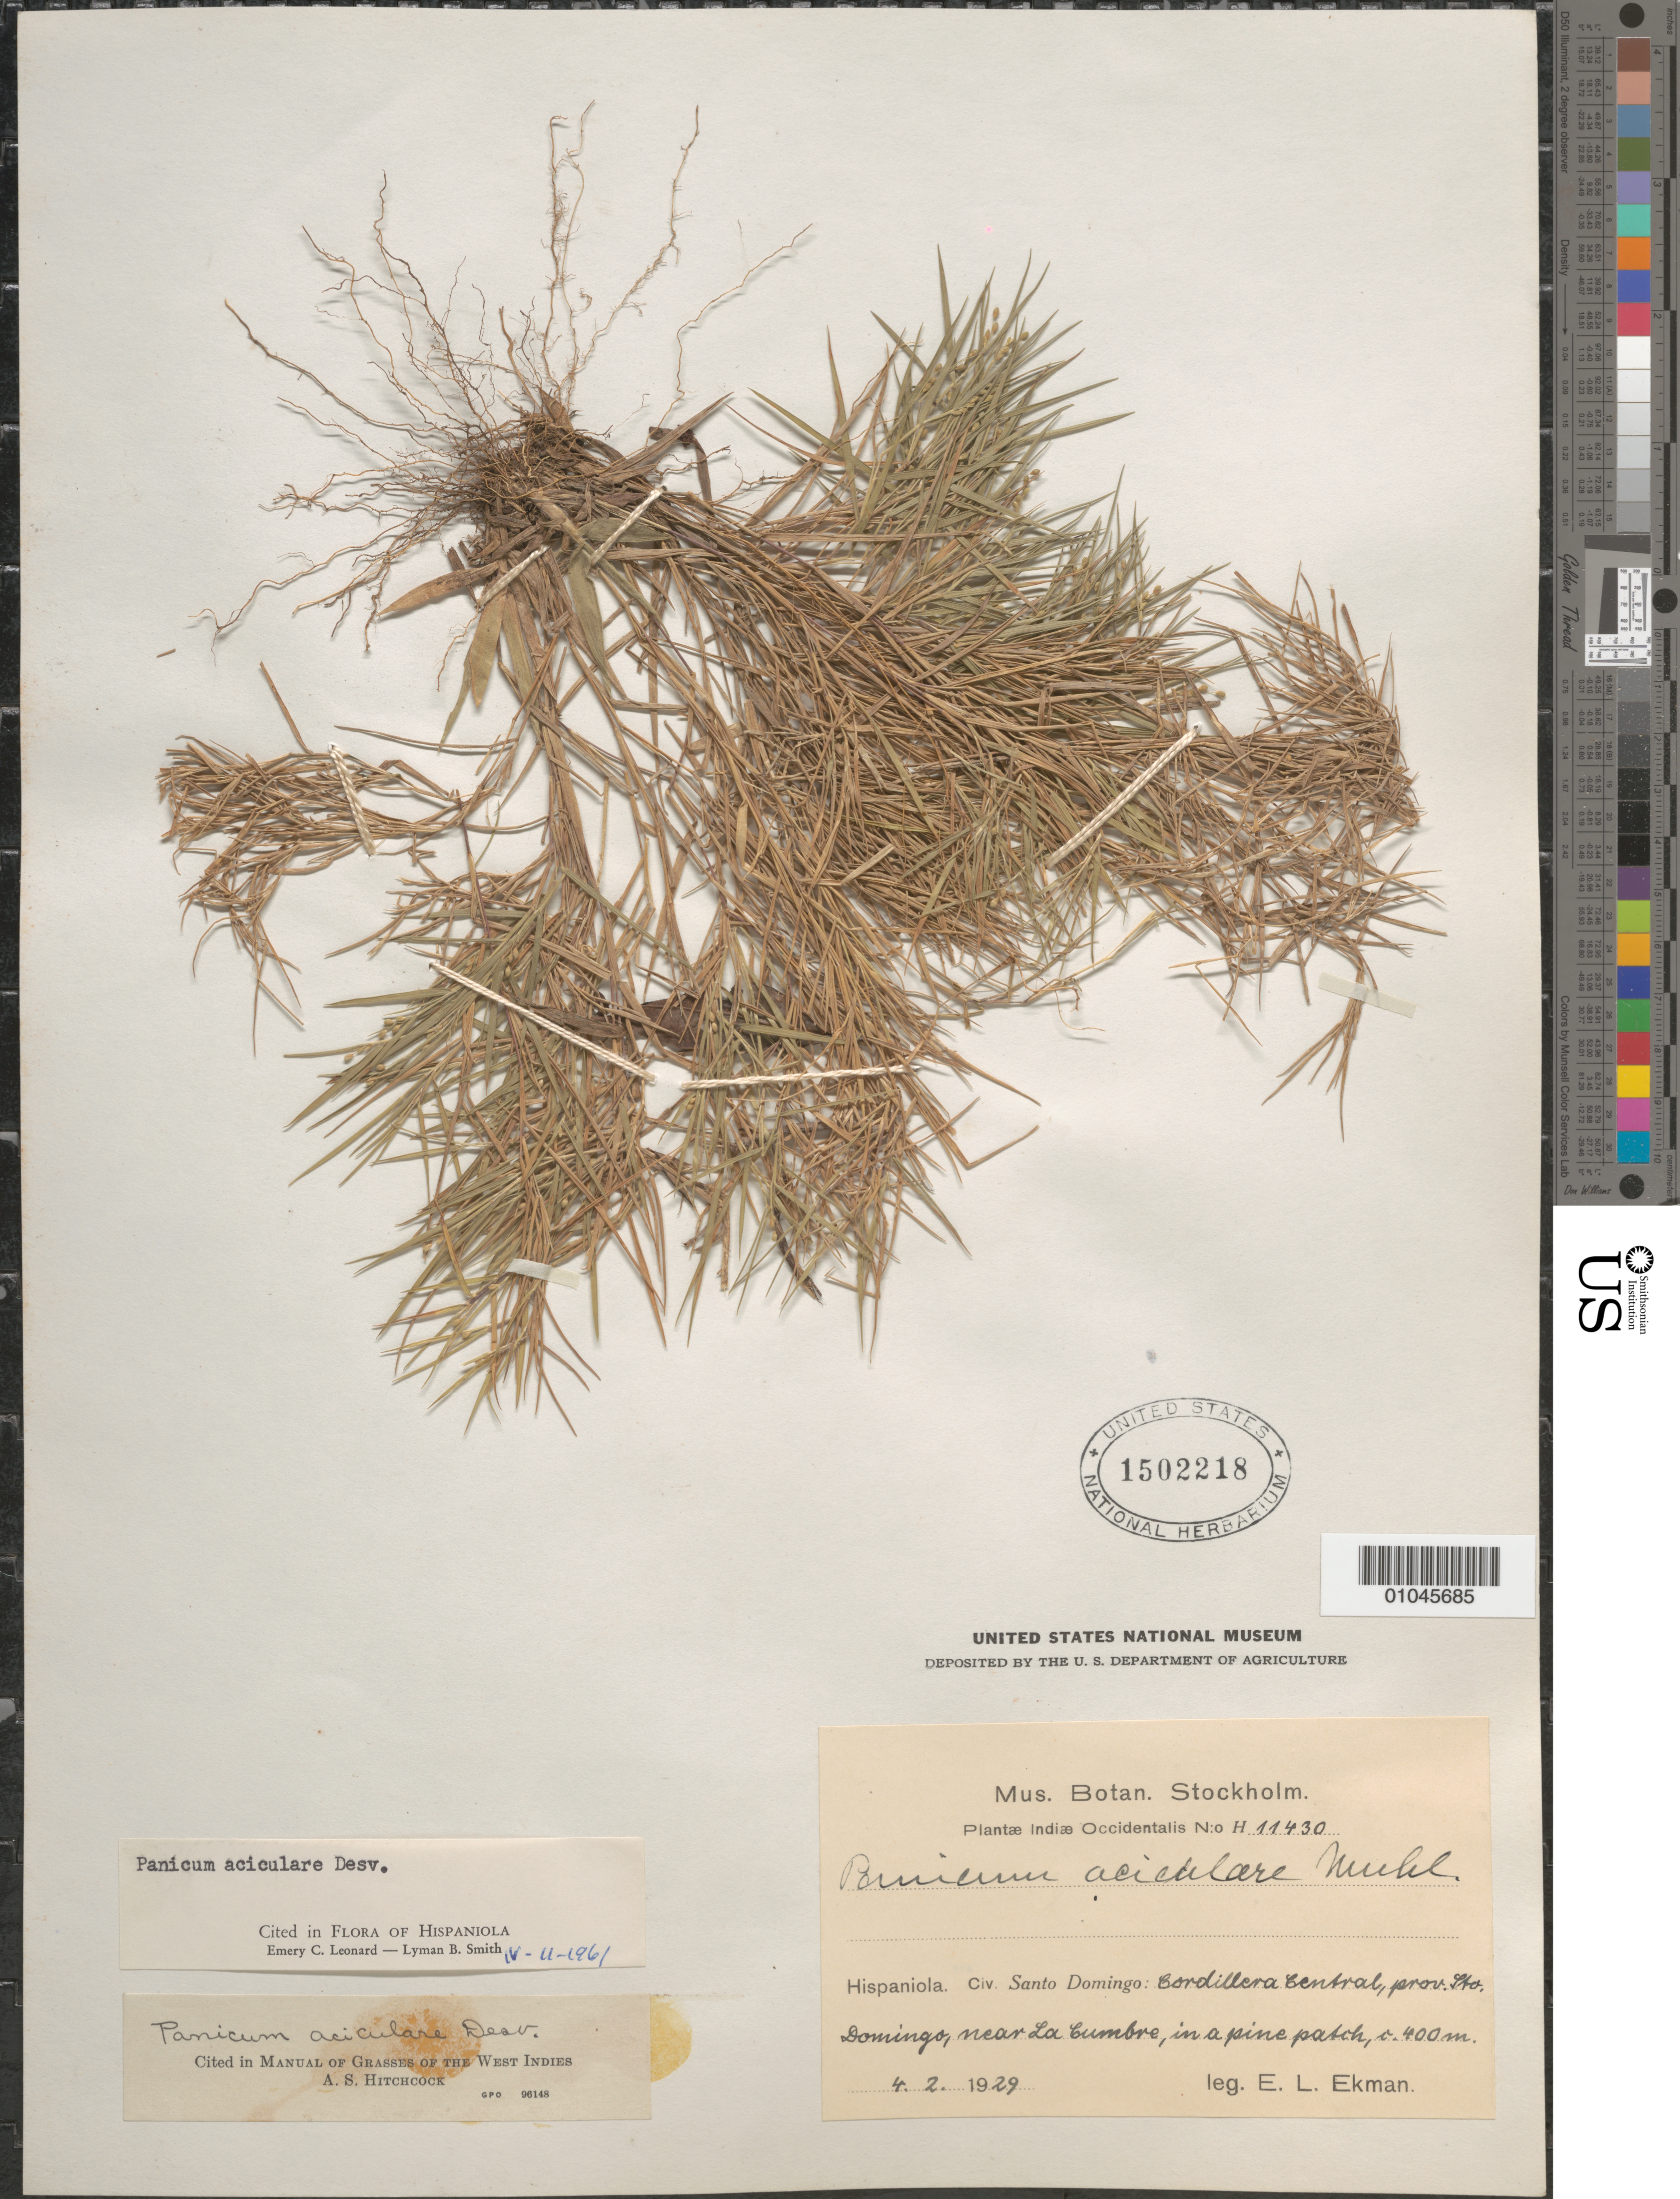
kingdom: Plantae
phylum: Tracheophyta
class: Liliopsida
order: Poales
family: Poaceae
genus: Panicum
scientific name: Panicum aciculare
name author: Desv. ex Poir.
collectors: E. L. Ekman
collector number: H 11430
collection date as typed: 04 Feb 1929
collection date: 1929-02-04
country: Dominican Republic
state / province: Distrito Nacional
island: Hispaniola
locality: Bordillera Central prov. Domingo near La Cumbre, in a pine patch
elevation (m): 400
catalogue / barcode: US 1502218